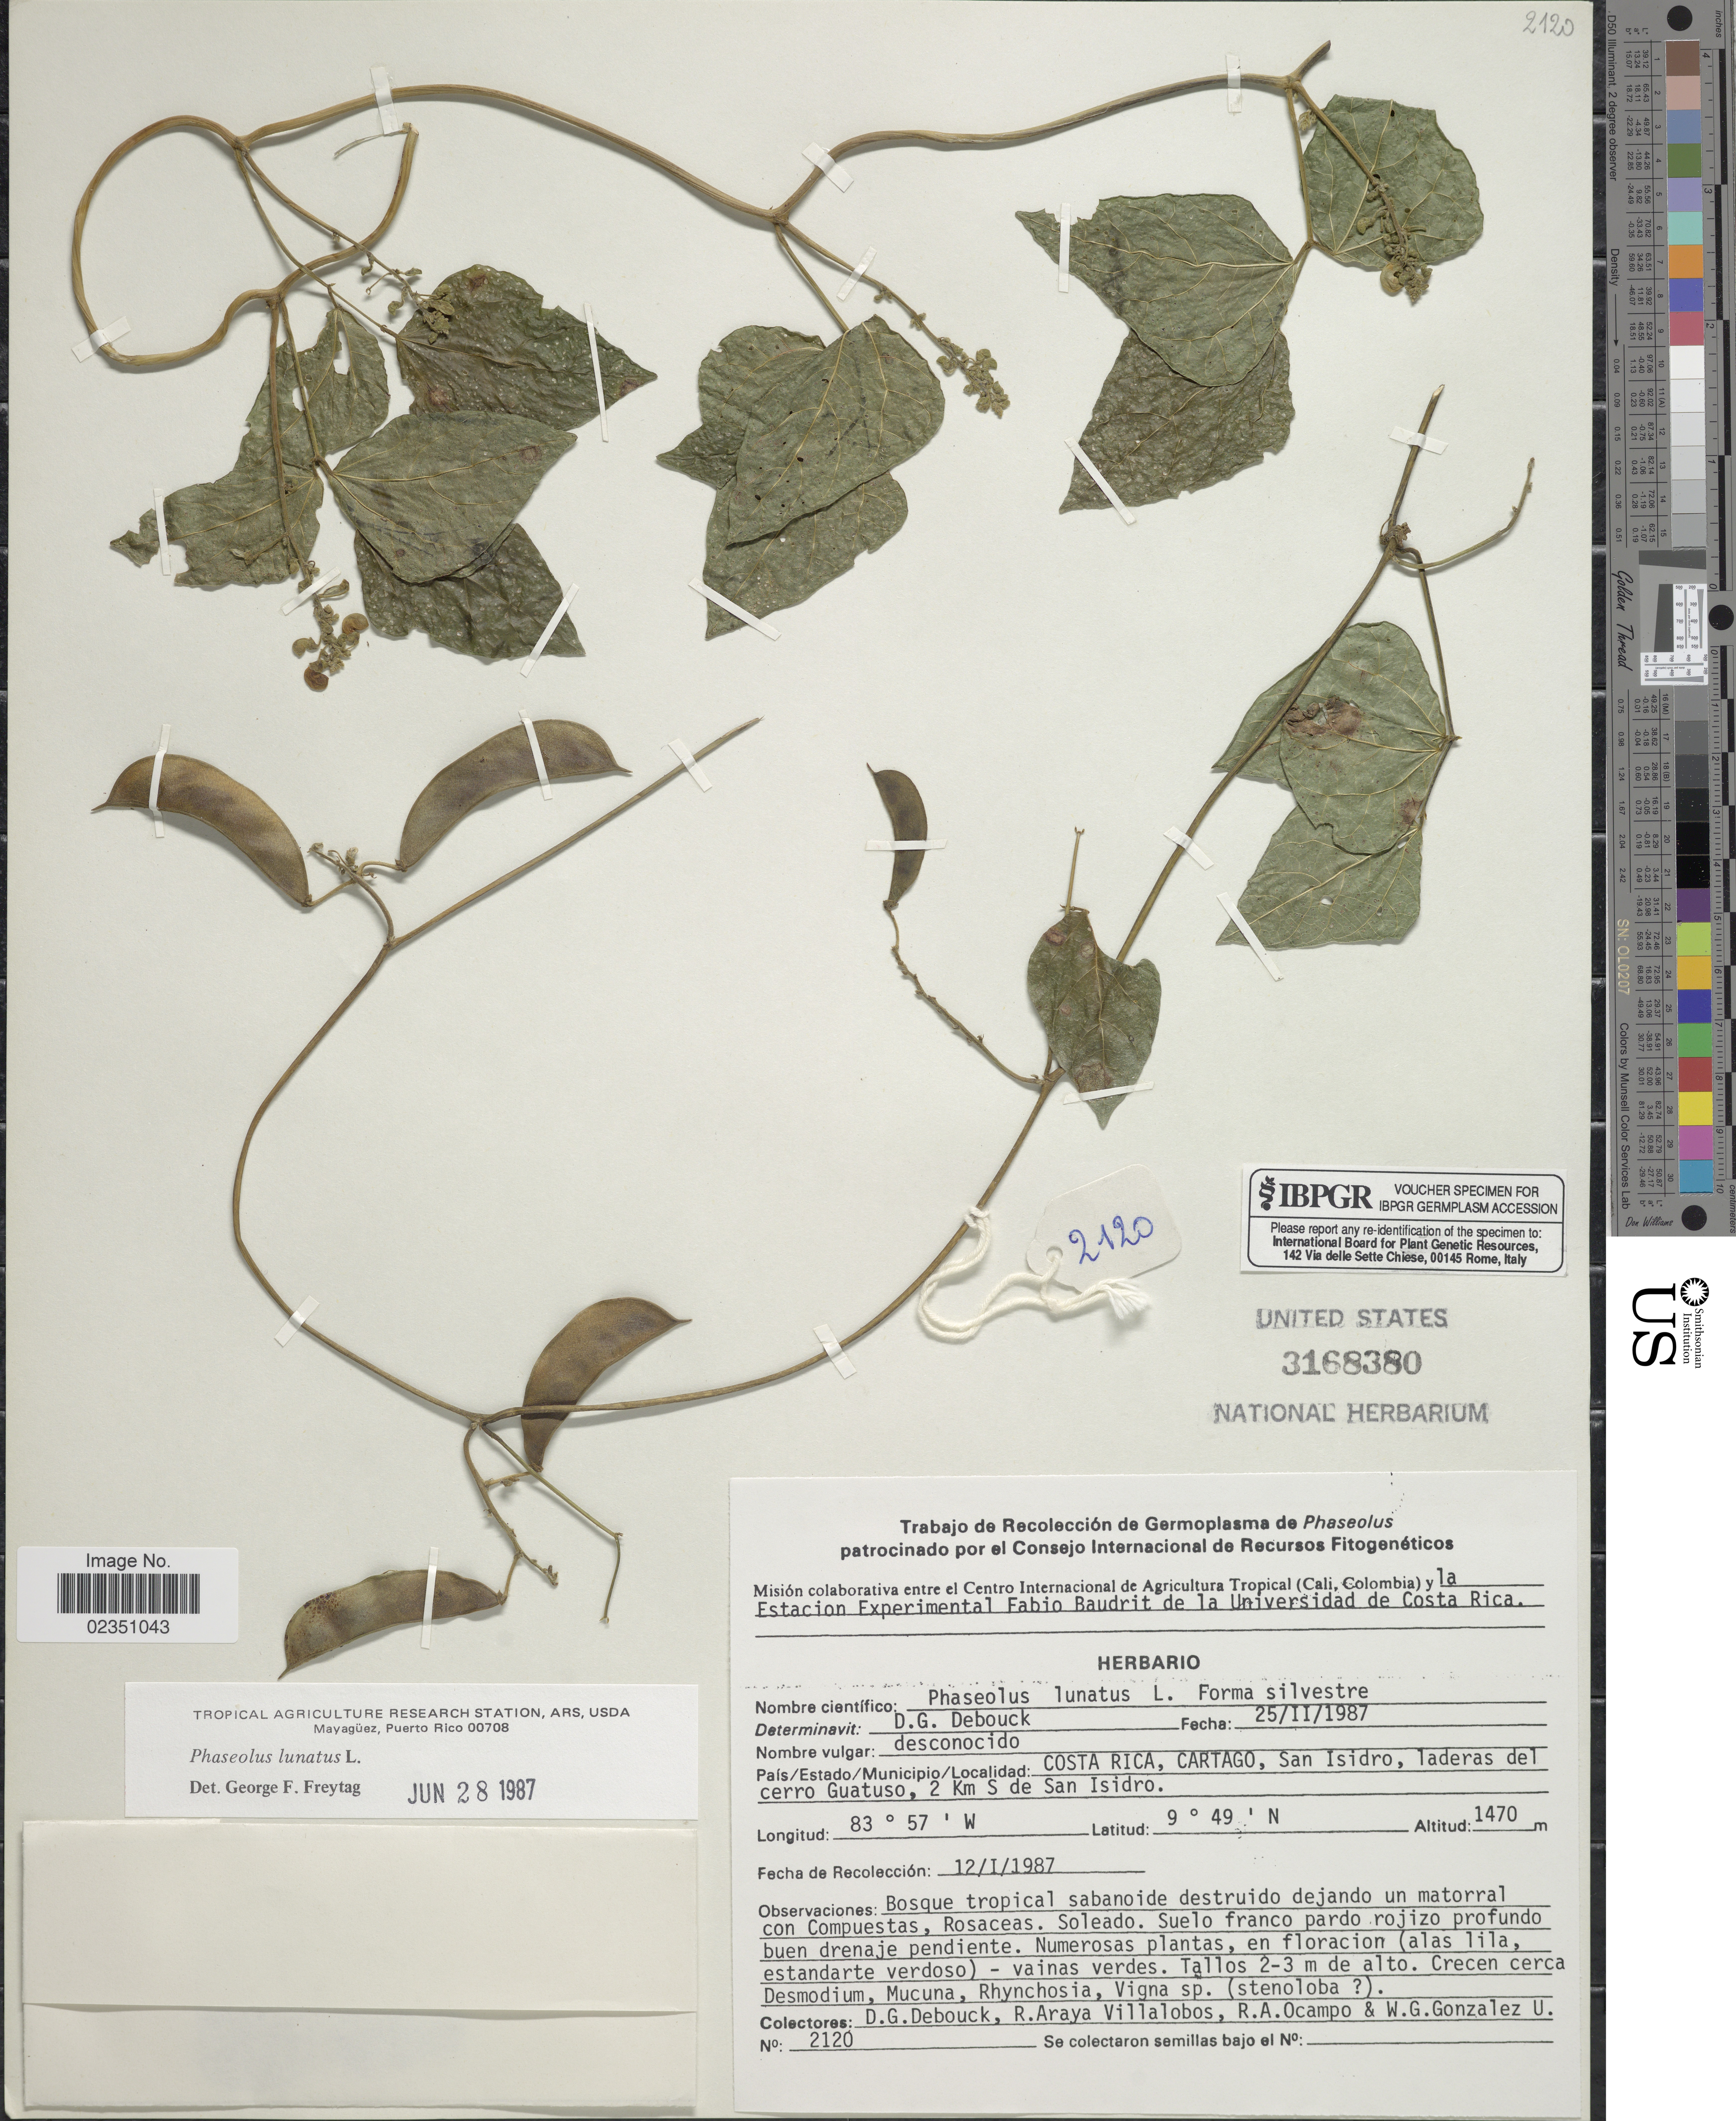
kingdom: Plantae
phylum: Tracheophyta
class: Magnoliopsida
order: Fabales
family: Fabaceae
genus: Phaseolus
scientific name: Phaseolus lunatus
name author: L.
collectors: D. Debouck, R. Araya Villalobos, R. Ocampo & W. Gonzalez U.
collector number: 2120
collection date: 1987-01-12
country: Costa Rica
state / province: Cartago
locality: San Isidro, laderas del cerro Guatuso, 2 Km S de San Isidro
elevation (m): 1470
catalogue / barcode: US 3168380